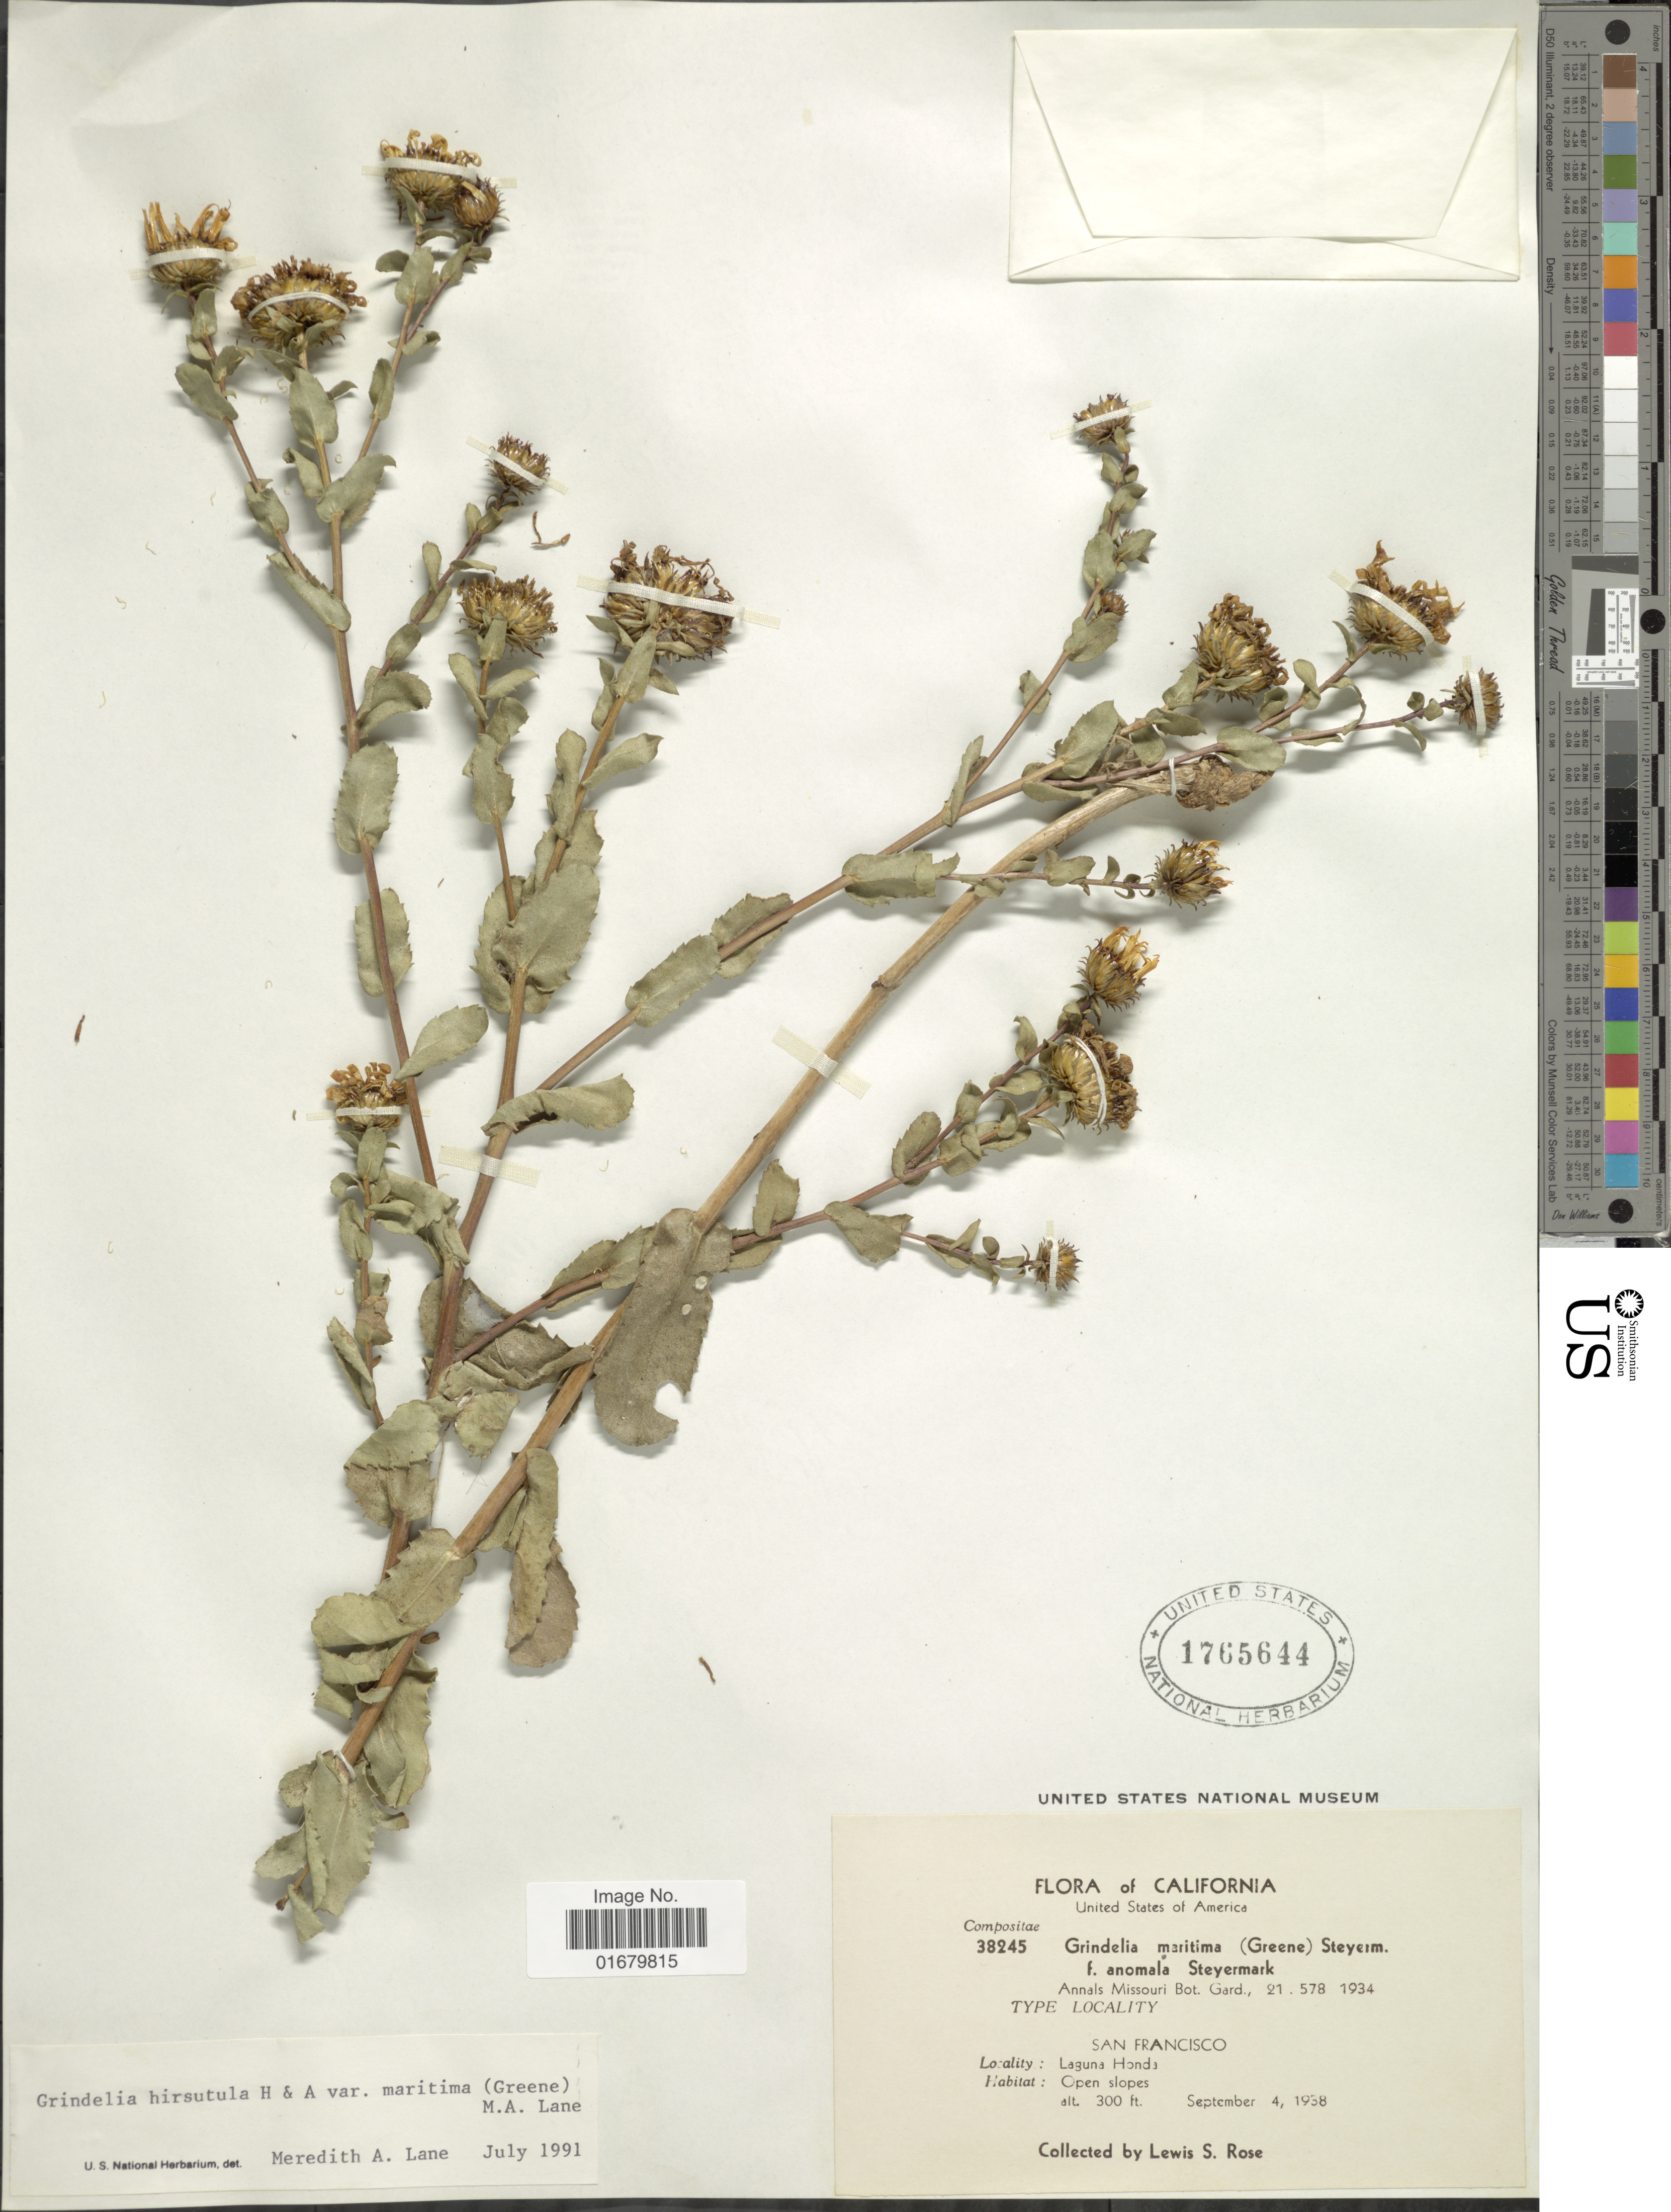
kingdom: Plantae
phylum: Tracheophyta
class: Magnoliopsida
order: Asterales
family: Asteraceae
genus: Grindelia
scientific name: Grindelia hirsutula var. maritima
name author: (Greene) M.A. Lane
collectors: L. S. Rose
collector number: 38245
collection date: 1958-09-04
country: United States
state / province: California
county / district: San Francisco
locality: San Francisco, Laguna Honda.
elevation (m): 91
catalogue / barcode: US 1765644